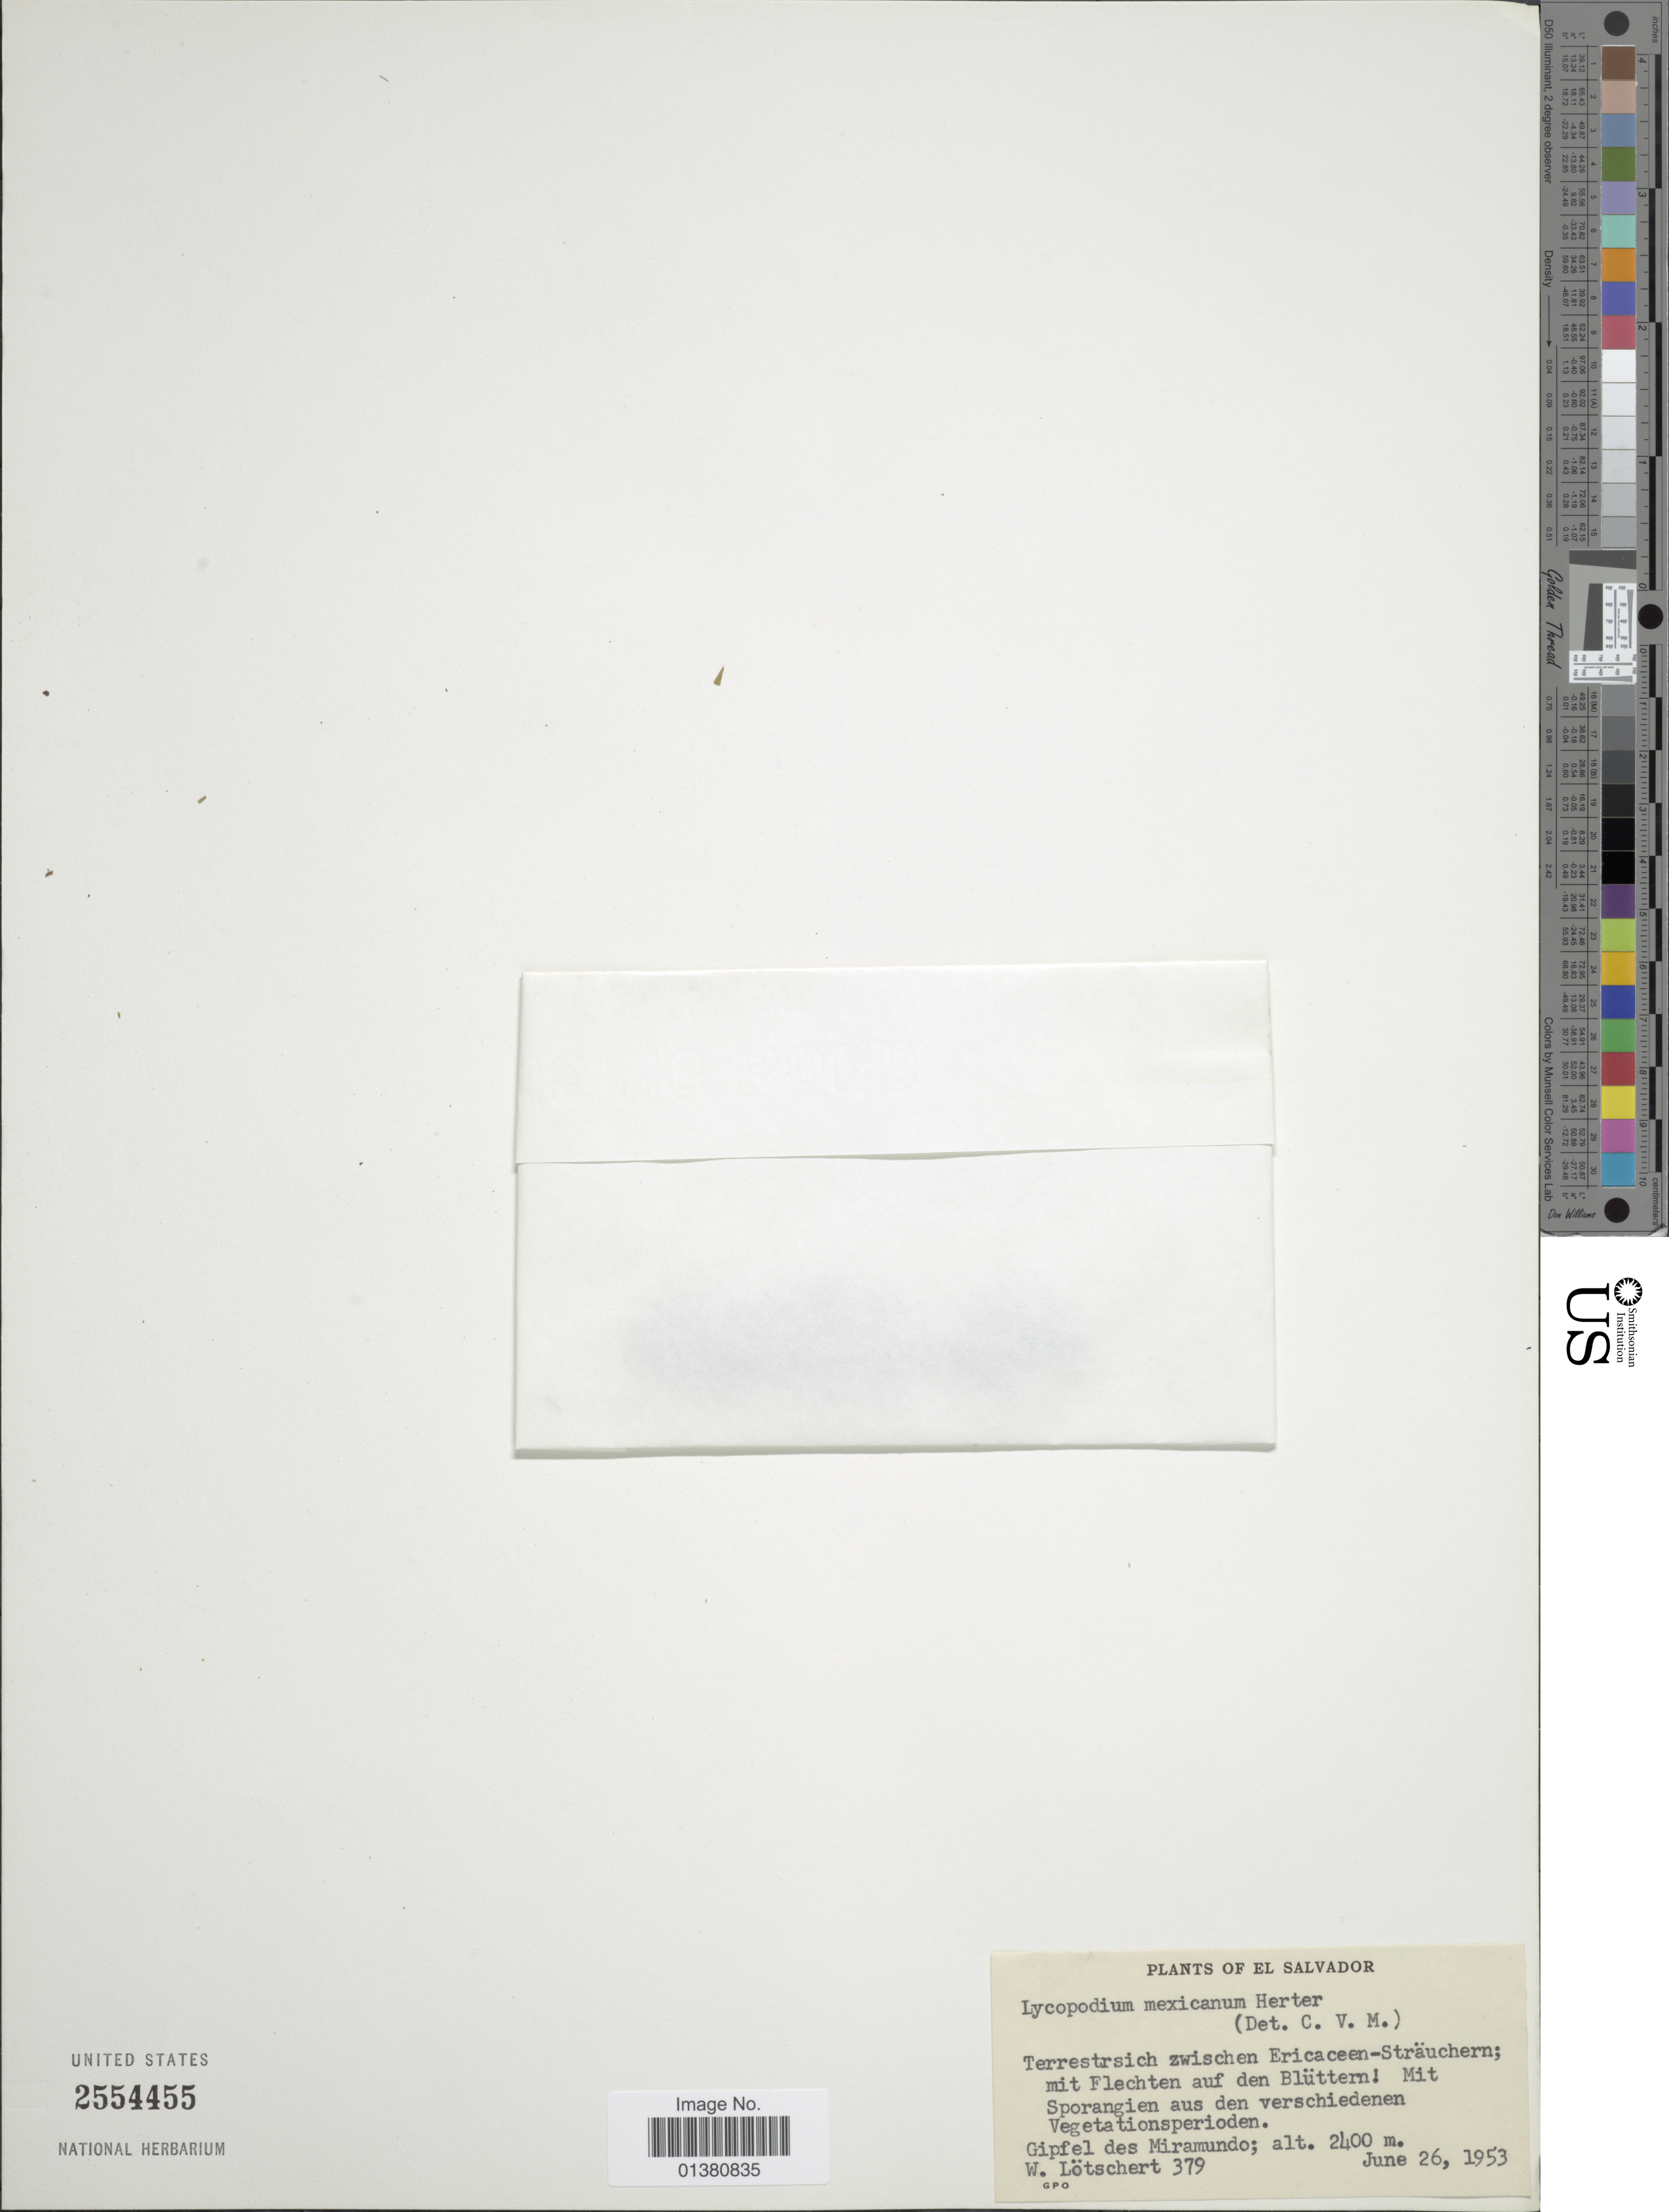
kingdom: Plantae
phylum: Tracheophyta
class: Lycopodiopsida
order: Lycopodiales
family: Lycopodiaceae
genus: Phlegmariurus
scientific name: Phlegmariurus mexicanus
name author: (Herter) B. Øllg.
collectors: W. Lötschert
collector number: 379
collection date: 1953-06-26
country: El Salvador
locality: Gipfel des Miramundo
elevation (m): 2400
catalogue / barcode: US 2554455